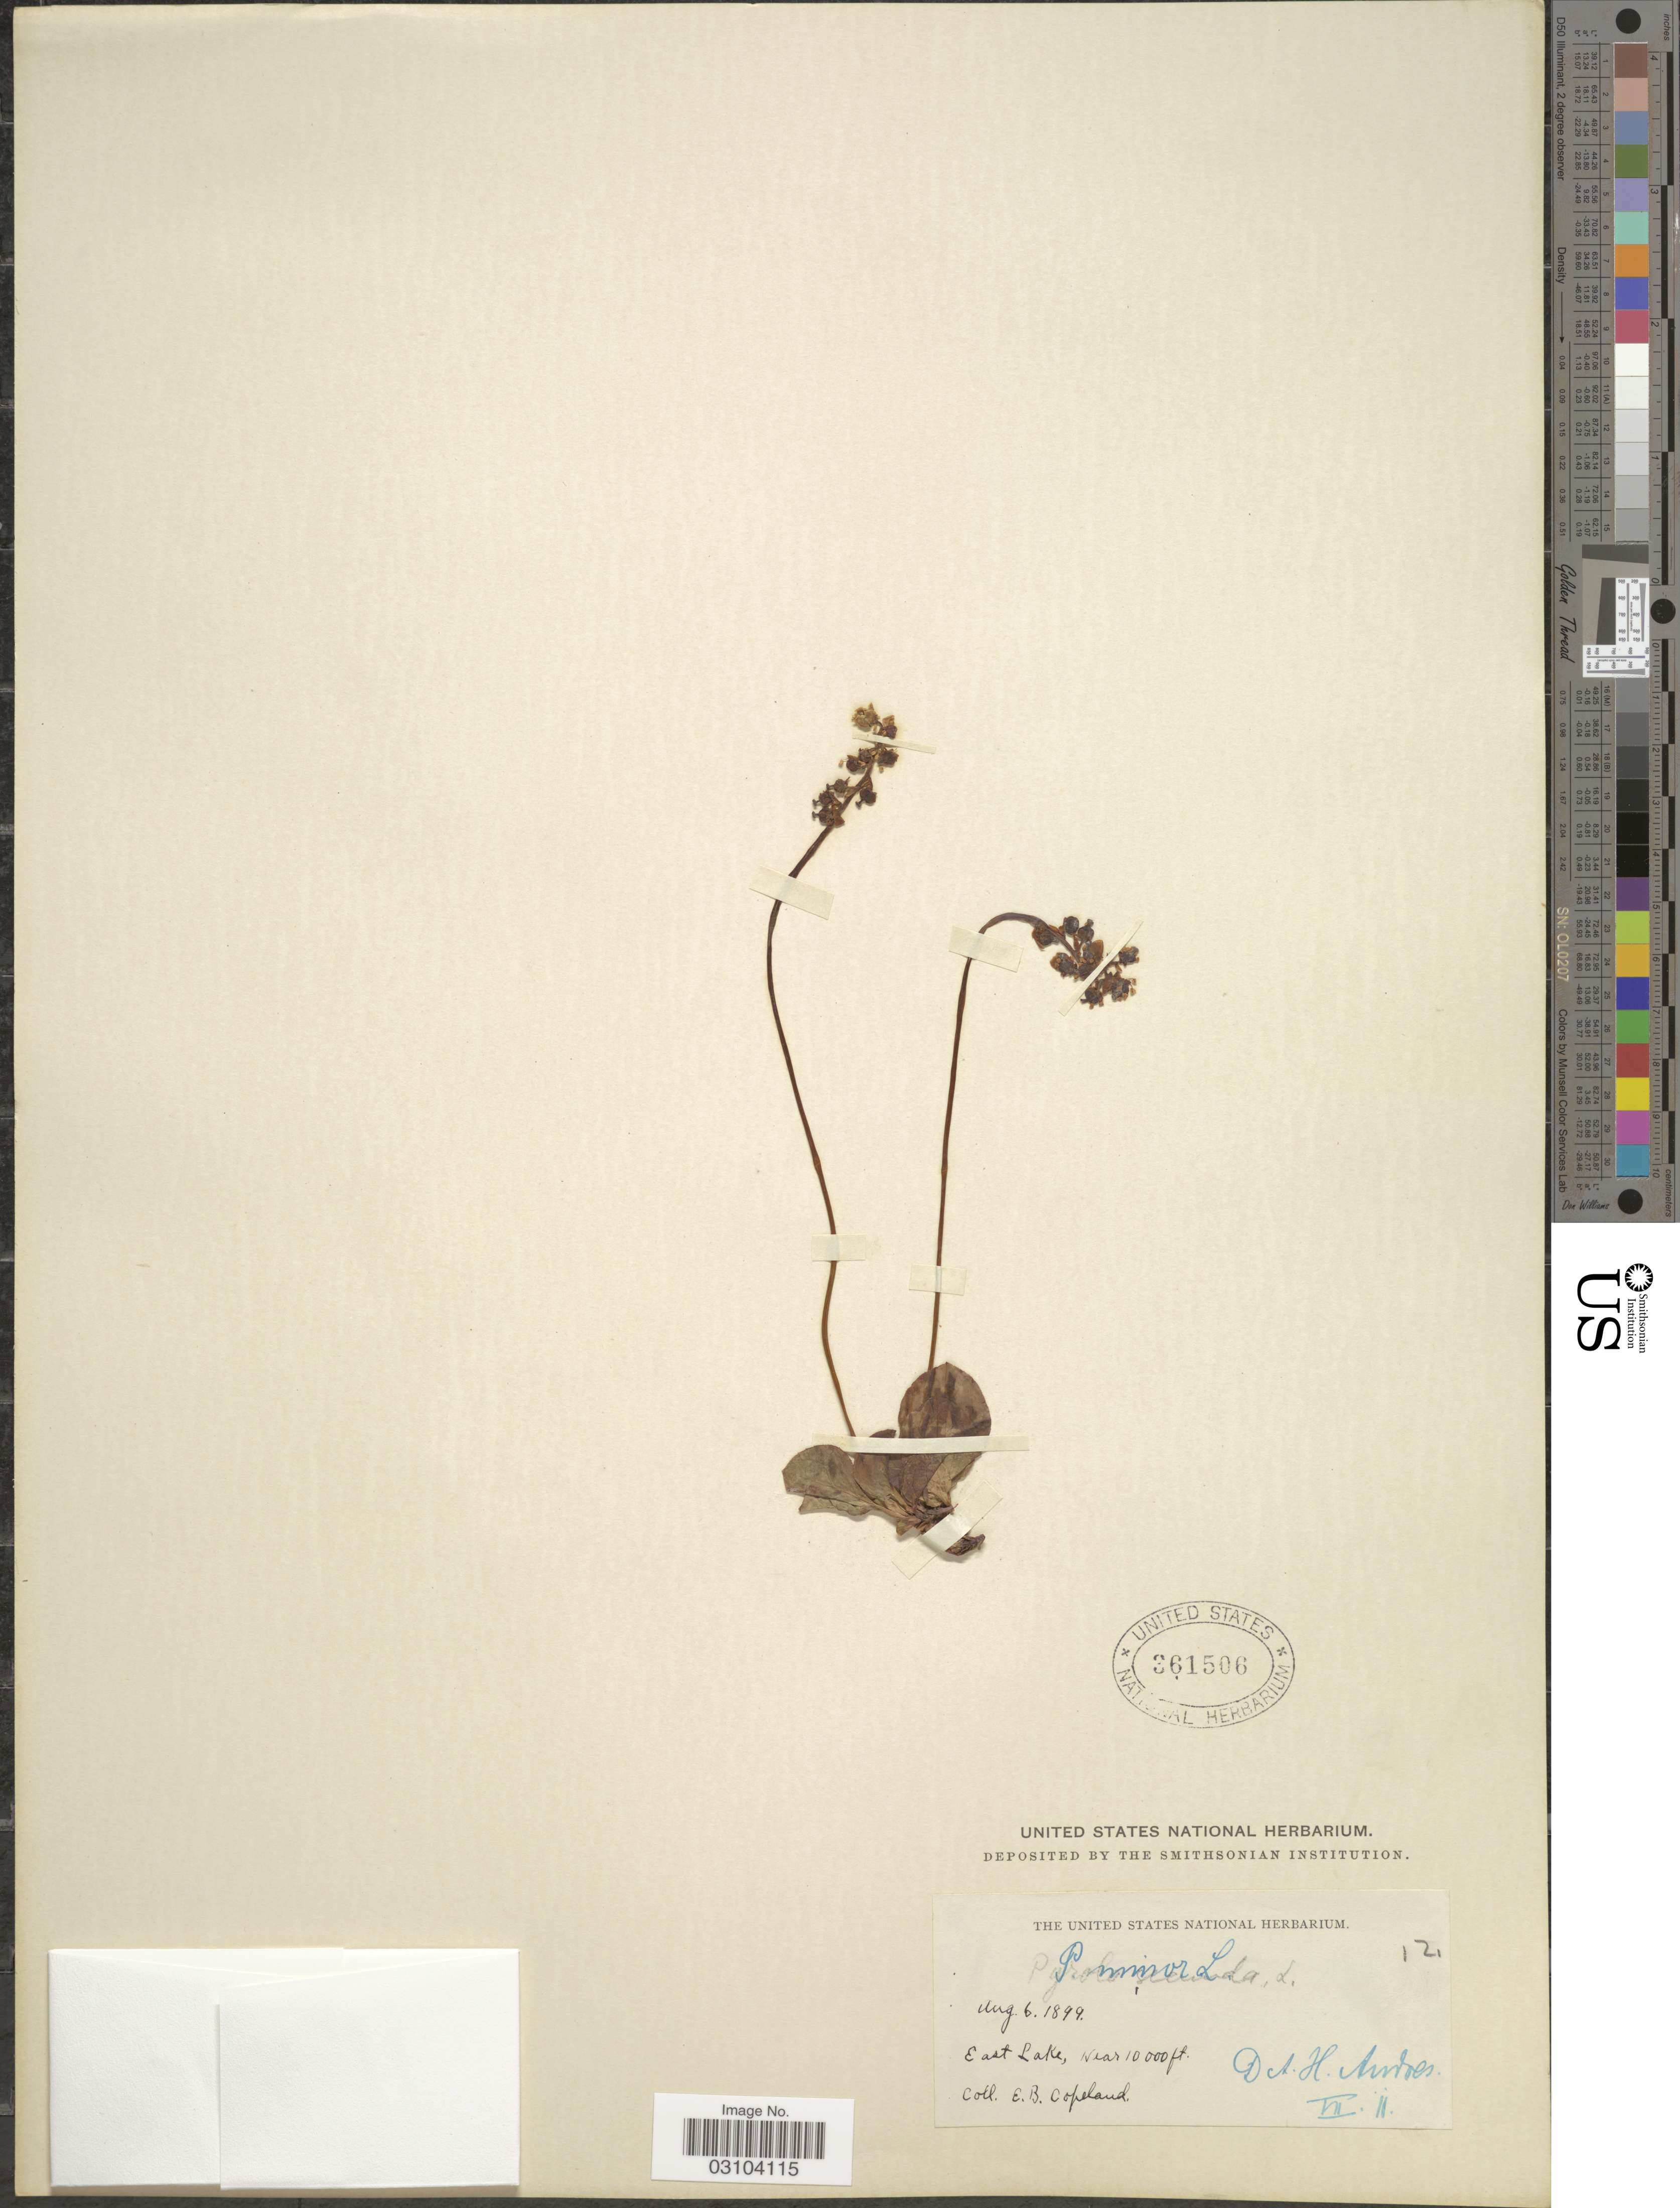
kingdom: Plantae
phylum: Tracheophyta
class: Magnoliopsida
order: Ericales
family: Ericaceae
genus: Pyrola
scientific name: Pyrola minor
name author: L.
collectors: E. B. Copeland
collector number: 12?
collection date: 1899-05-06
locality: East Lake.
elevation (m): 3048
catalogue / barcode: US 361506